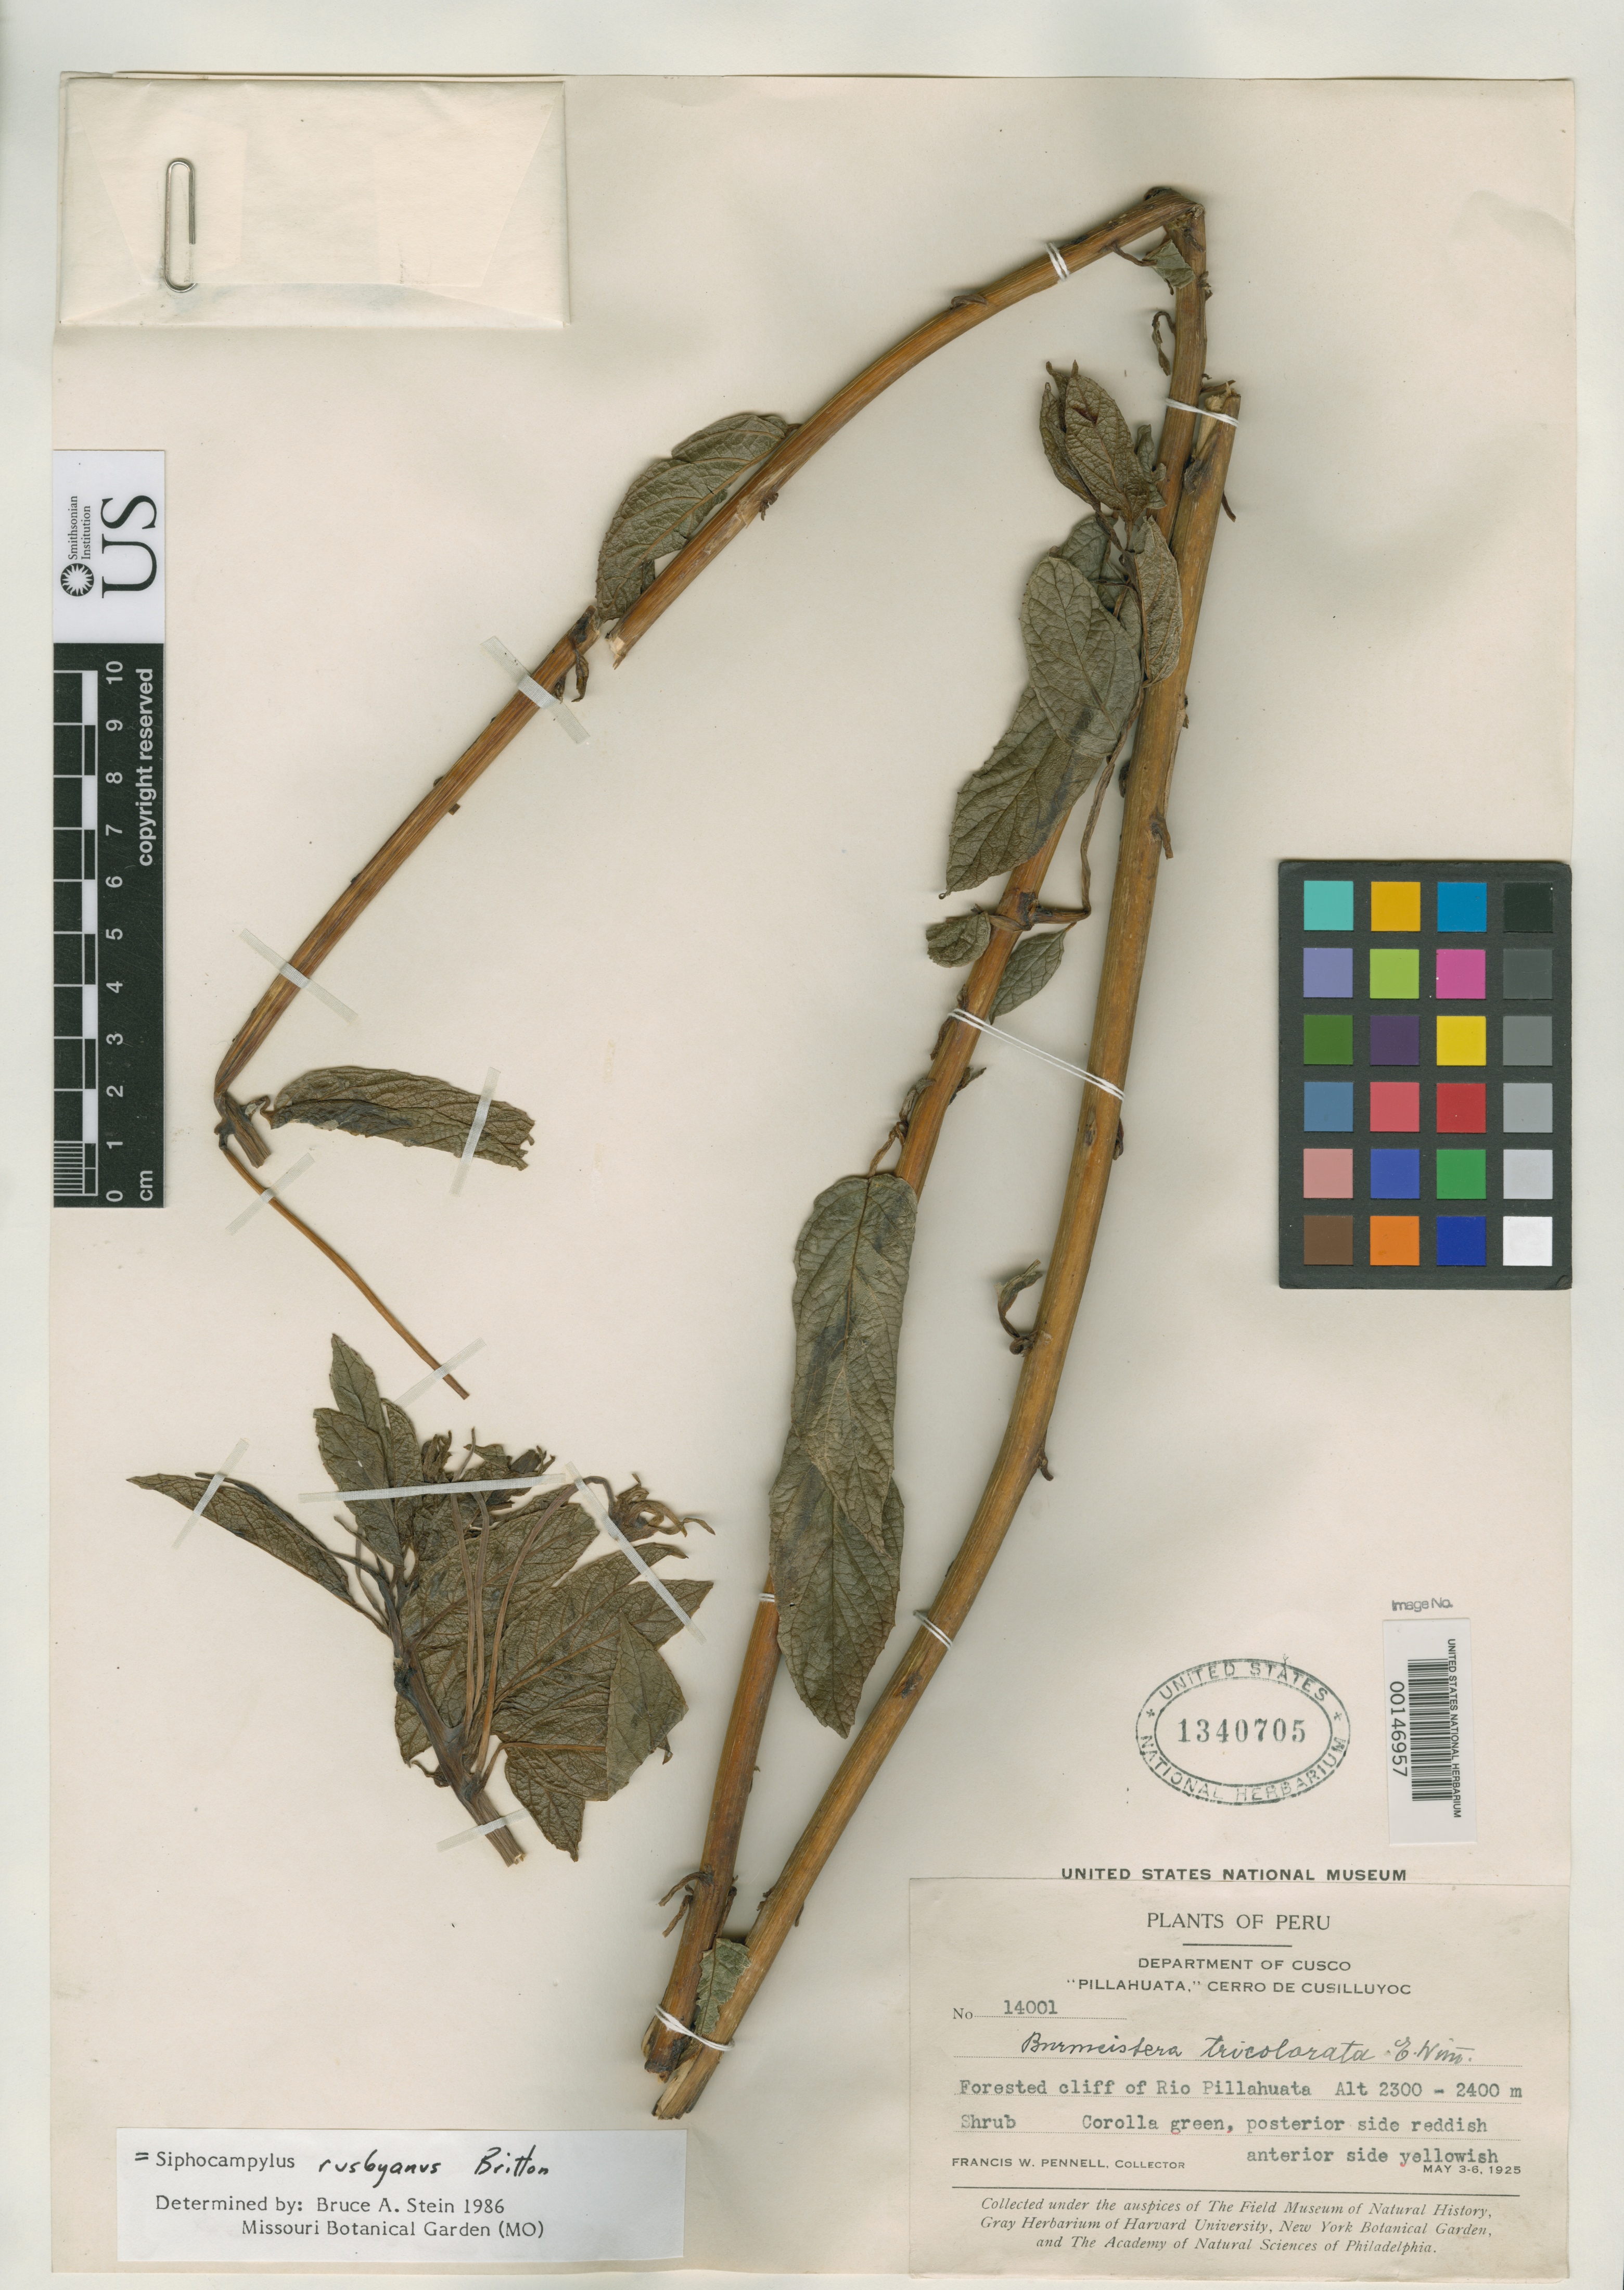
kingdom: Plantae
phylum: Tracheophyta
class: Magnoliopsida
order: Asterales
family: Campanulaceae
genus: Burmeistera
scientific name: Burmeistera tricolorata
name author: E. Wimm.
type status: Isotype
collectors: F. W. Pennell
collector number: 14001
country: Peru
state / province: Cusco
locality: Cerro de Cusilluyoc, Pillahuata, Río Pillahuata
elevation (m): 2300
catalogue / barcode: US 1340705